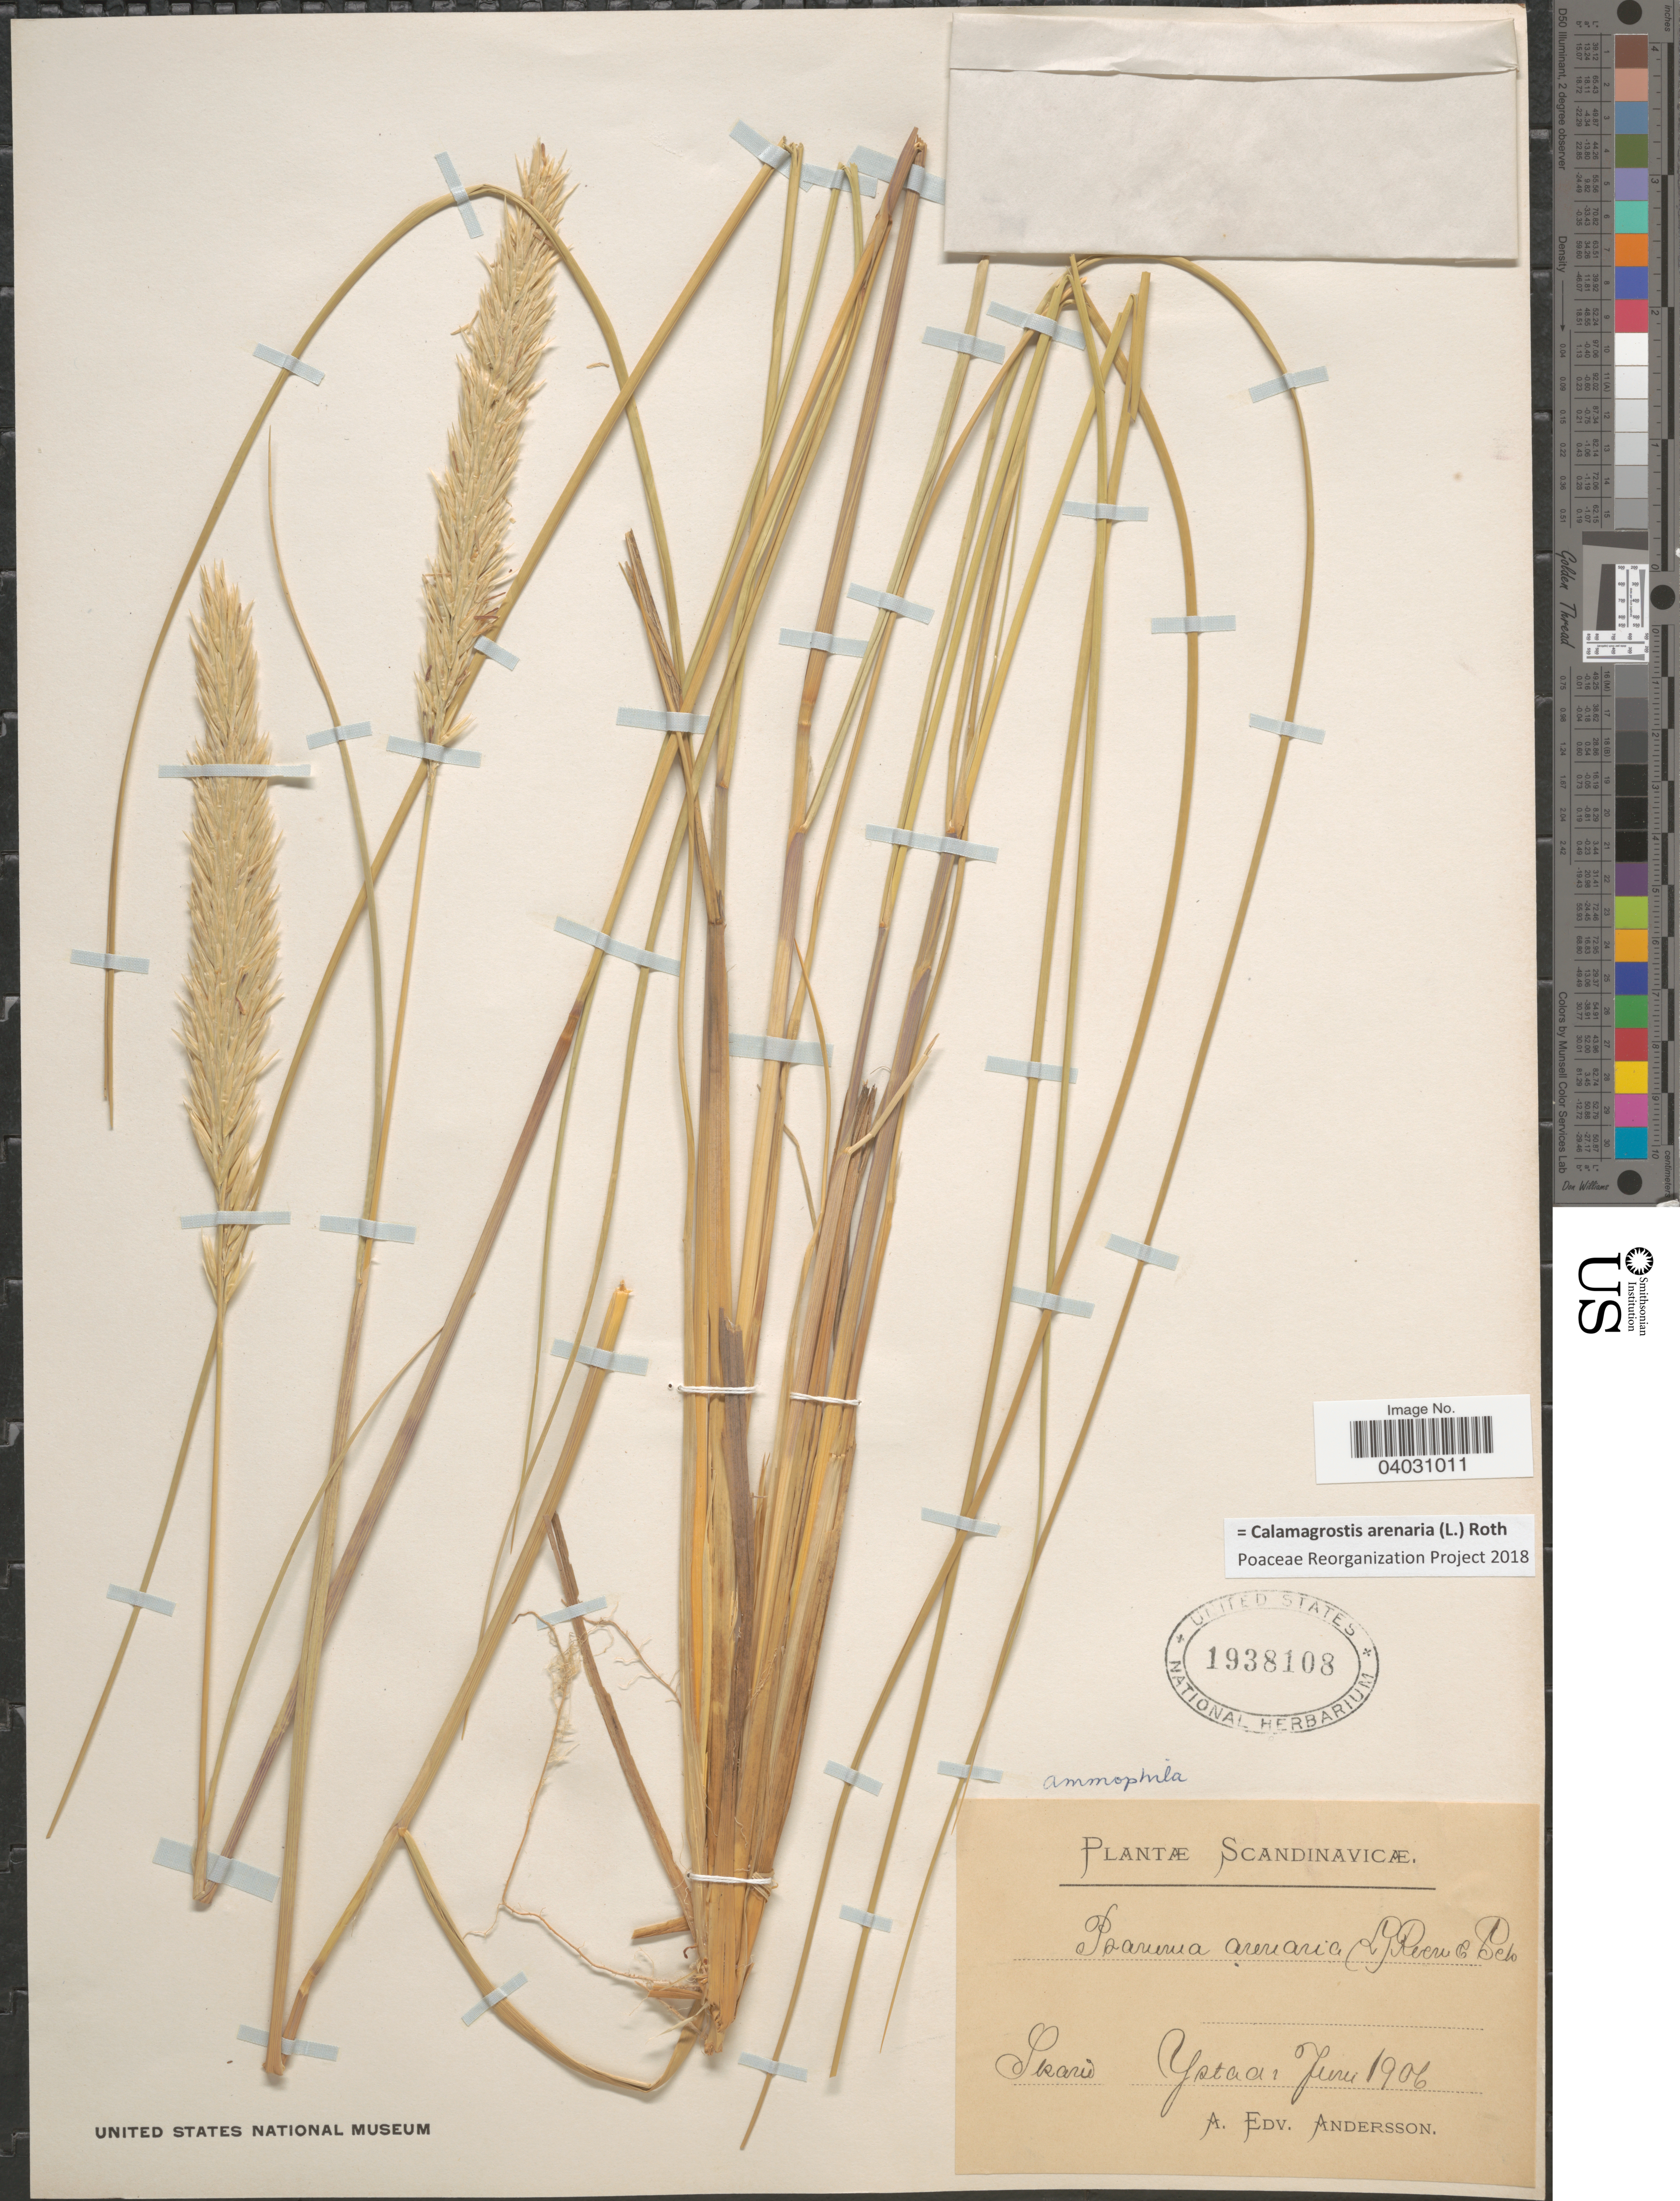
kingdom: Plantae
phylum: Tracheophyta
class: Liliopsida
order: Poales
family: Poaceae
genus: Calamagrostis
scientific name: Calamagrostis arenaria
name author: (L.) Roth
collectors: A. Andersson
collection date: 1906-06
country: Sweden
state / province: Skåne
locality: Scandinavicæ. Ystad.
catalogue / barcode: US 1938108